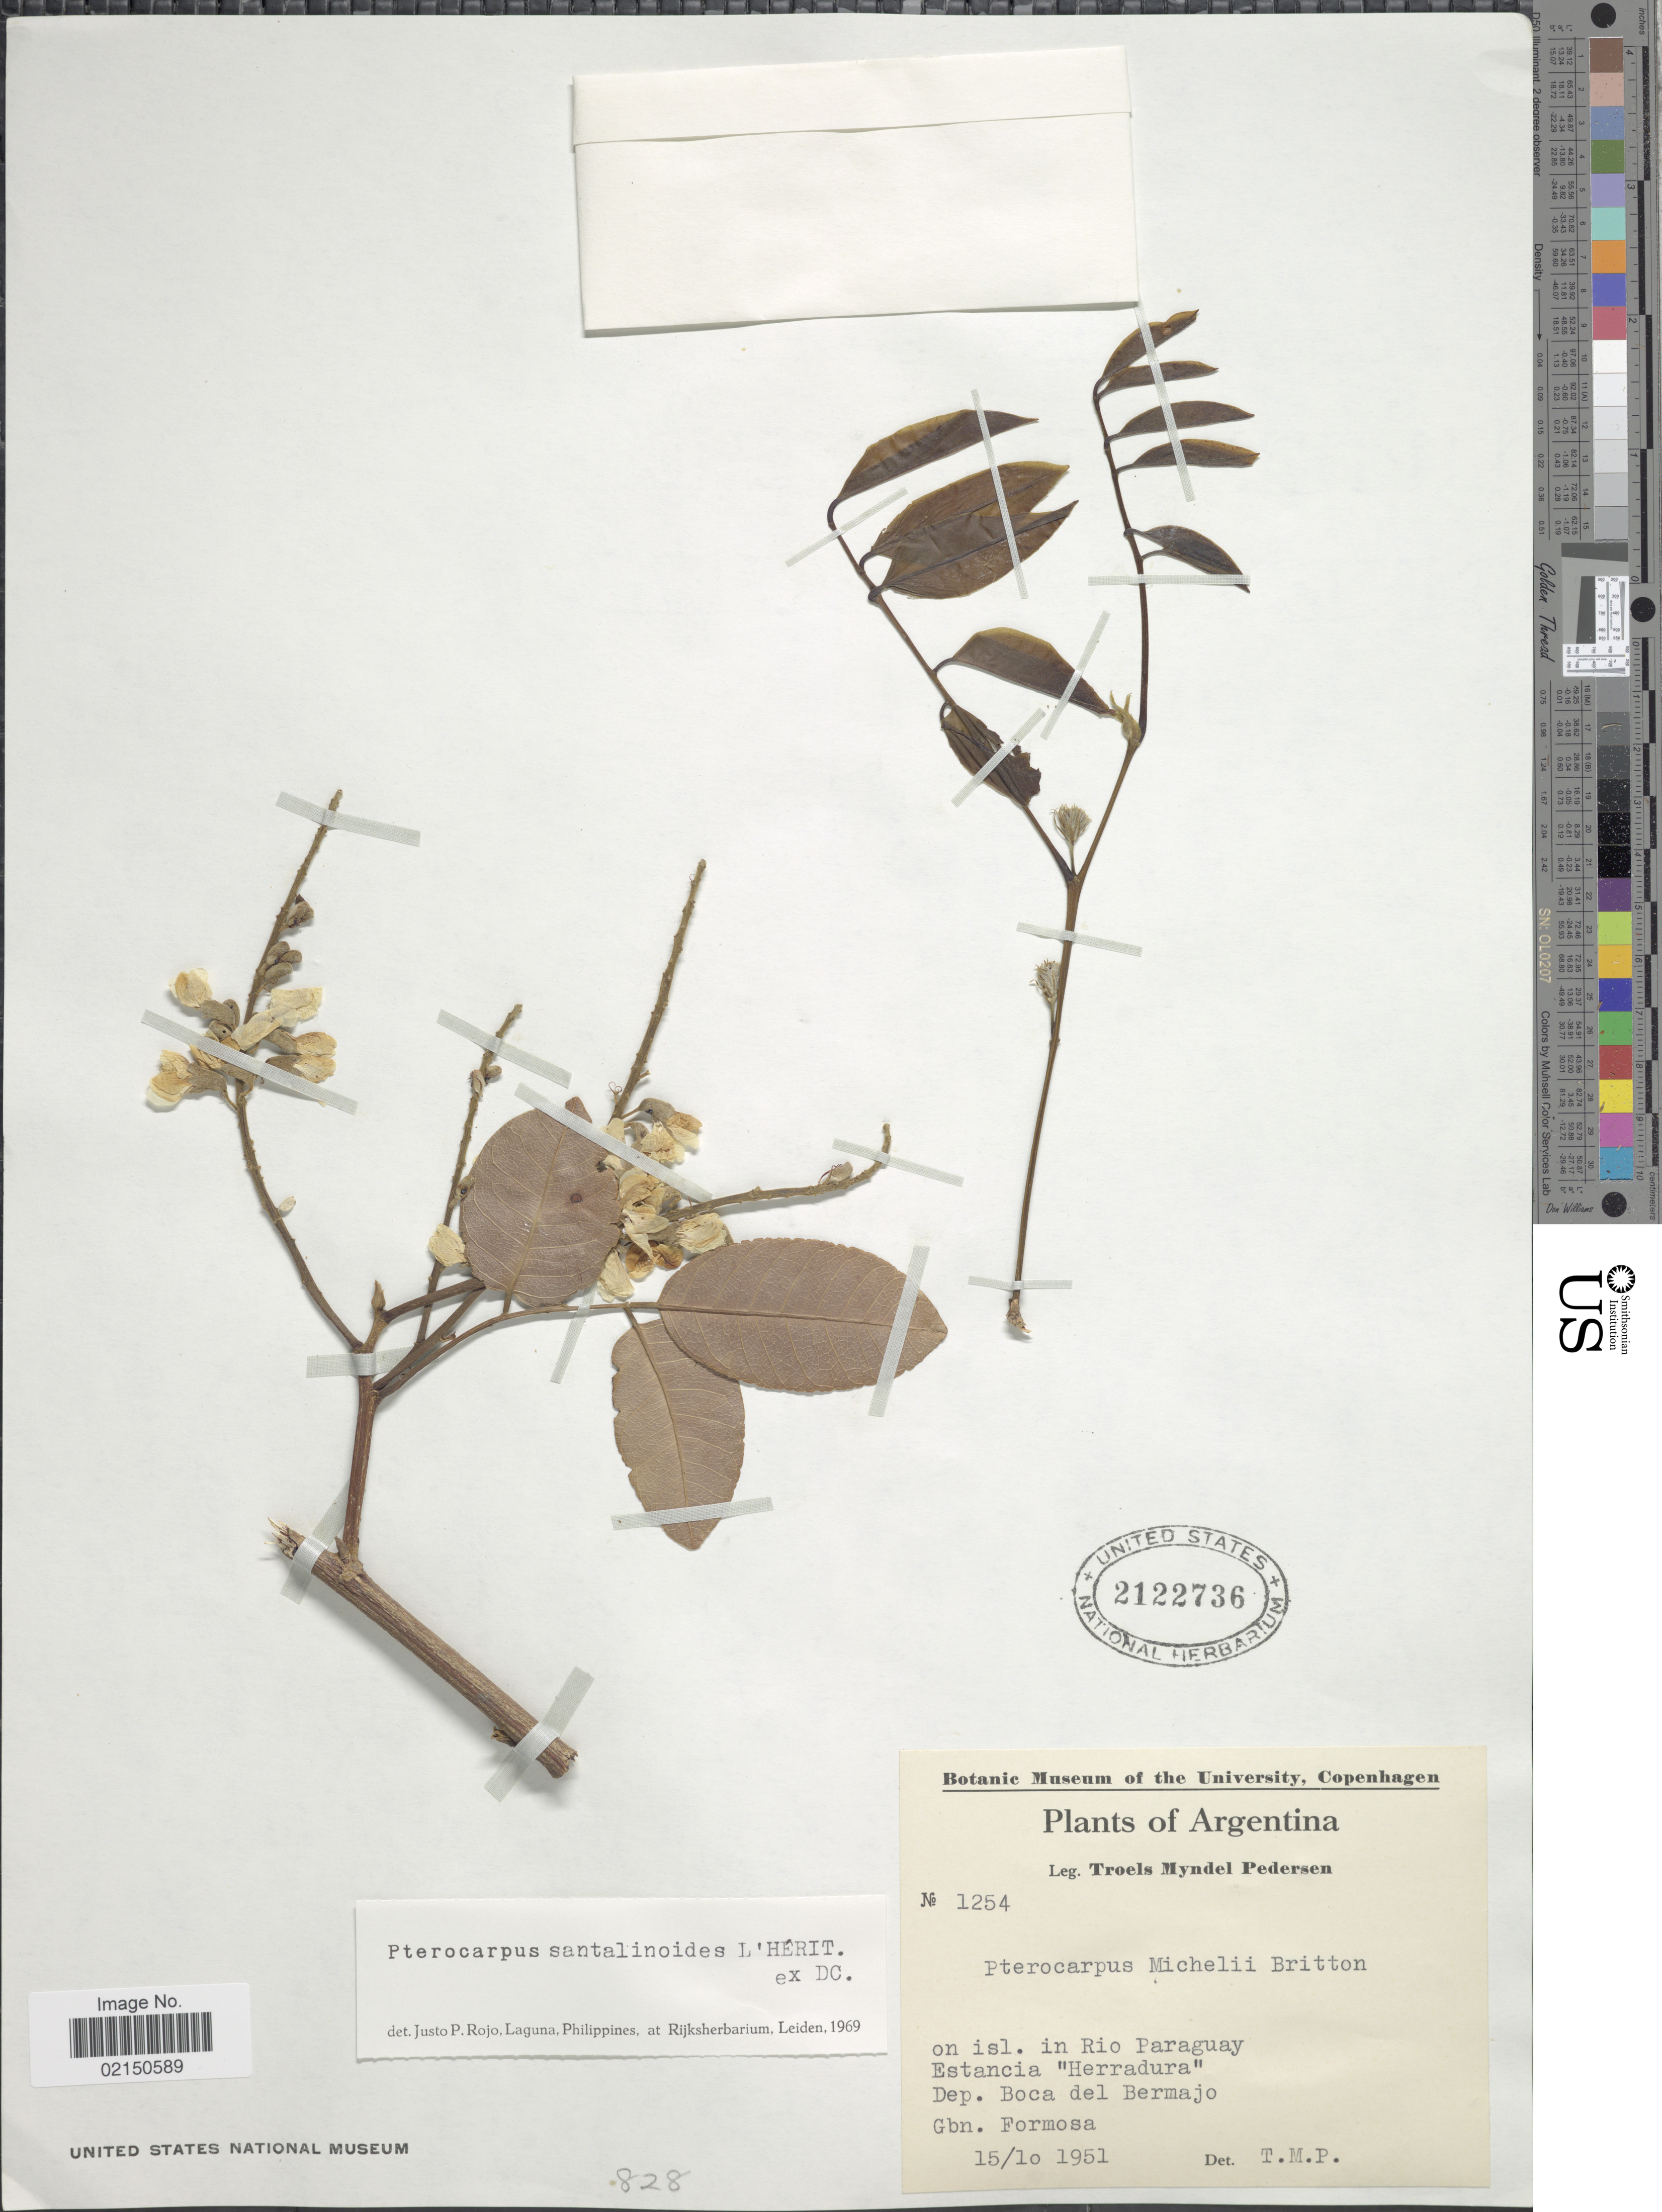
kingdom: Plantae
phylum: Tracheophyta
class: Magnoliopsida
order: Fabales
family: Fabaceae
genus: Pterocarpus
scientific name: Pterocarpus santalinoides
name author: L'Hér. ex DC.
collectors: T. Pederson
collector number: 1254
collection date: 1951-10-15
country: Argentina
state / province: Formosa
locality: On Isl. in Rio Paraguay, Estancia ""Herradura"" Dep. Boca del Bermajo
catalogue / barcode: US 2122736